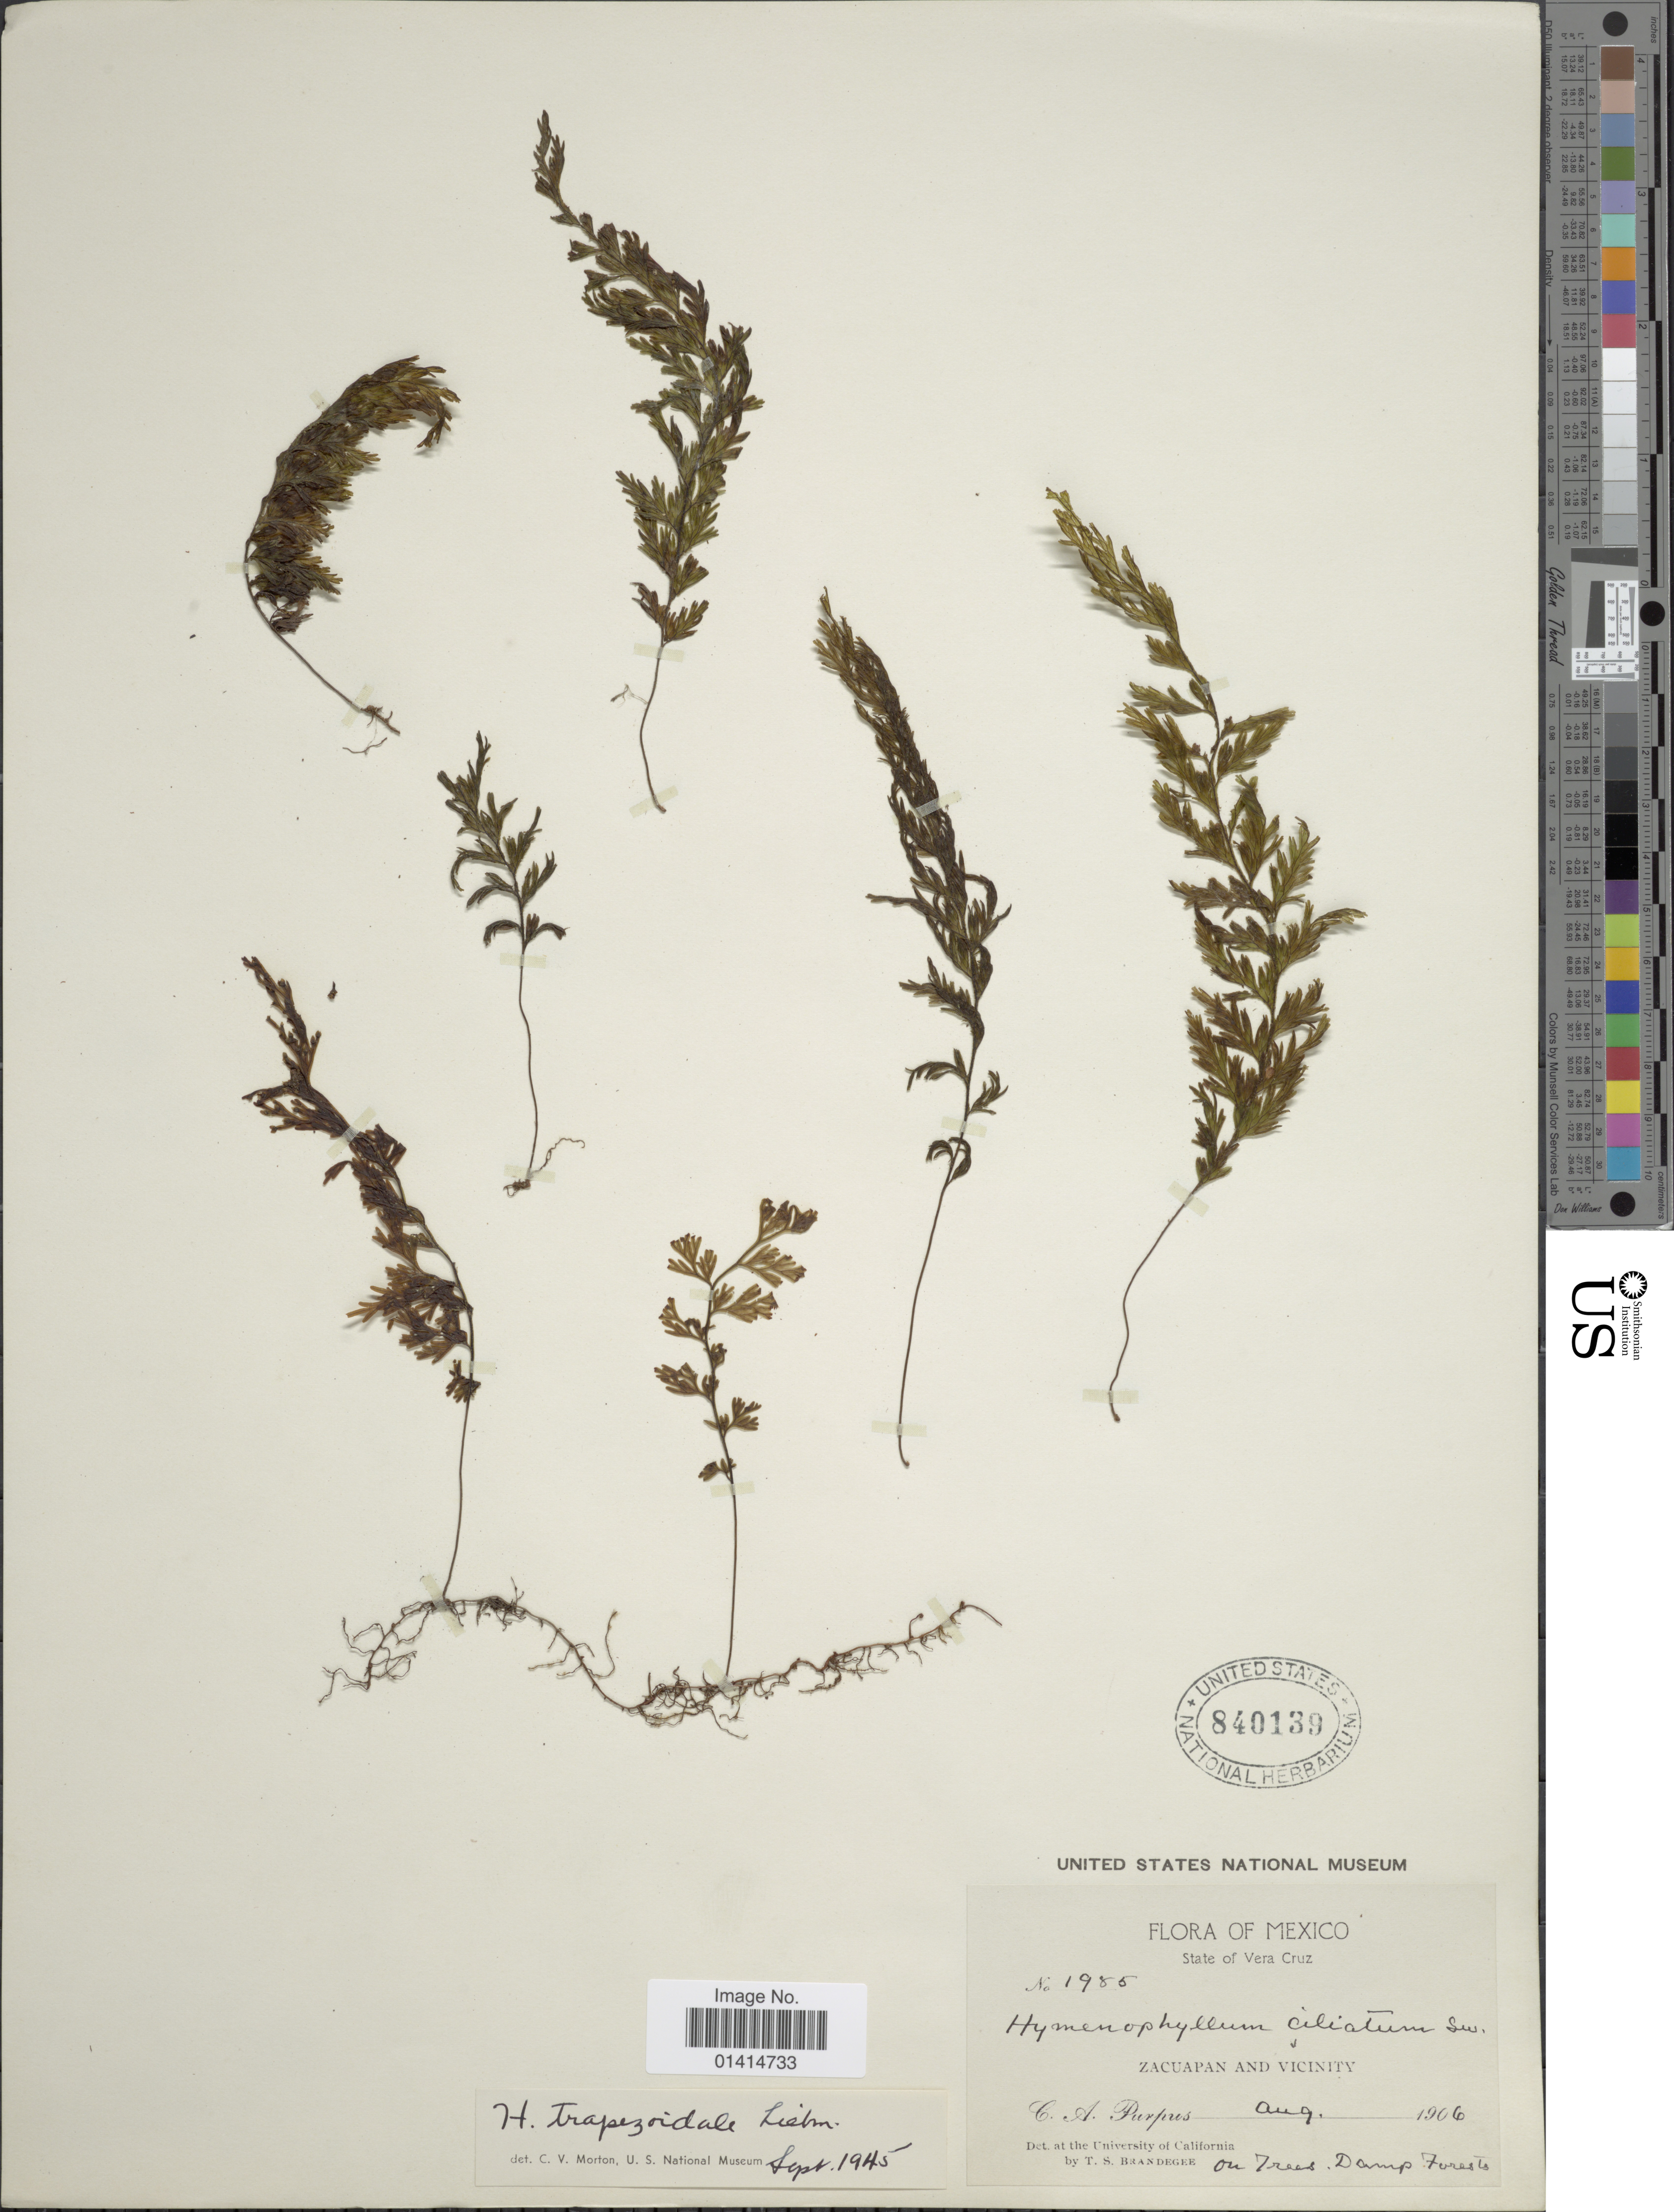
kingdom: Plantae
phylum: Tracheophyta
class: Polypodiopsida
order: Hymenophyllales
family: Hymenophyllaceae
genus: Hymenophyllum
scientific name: Hymenophyllum trapezoidale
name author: Liebm.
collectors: C. A. Purpus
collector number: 1955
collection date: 1906-08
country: Mexico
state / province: Veracruz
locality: State of Vera Cruz, Zacuapan and Vicinity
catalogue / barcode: US 840139